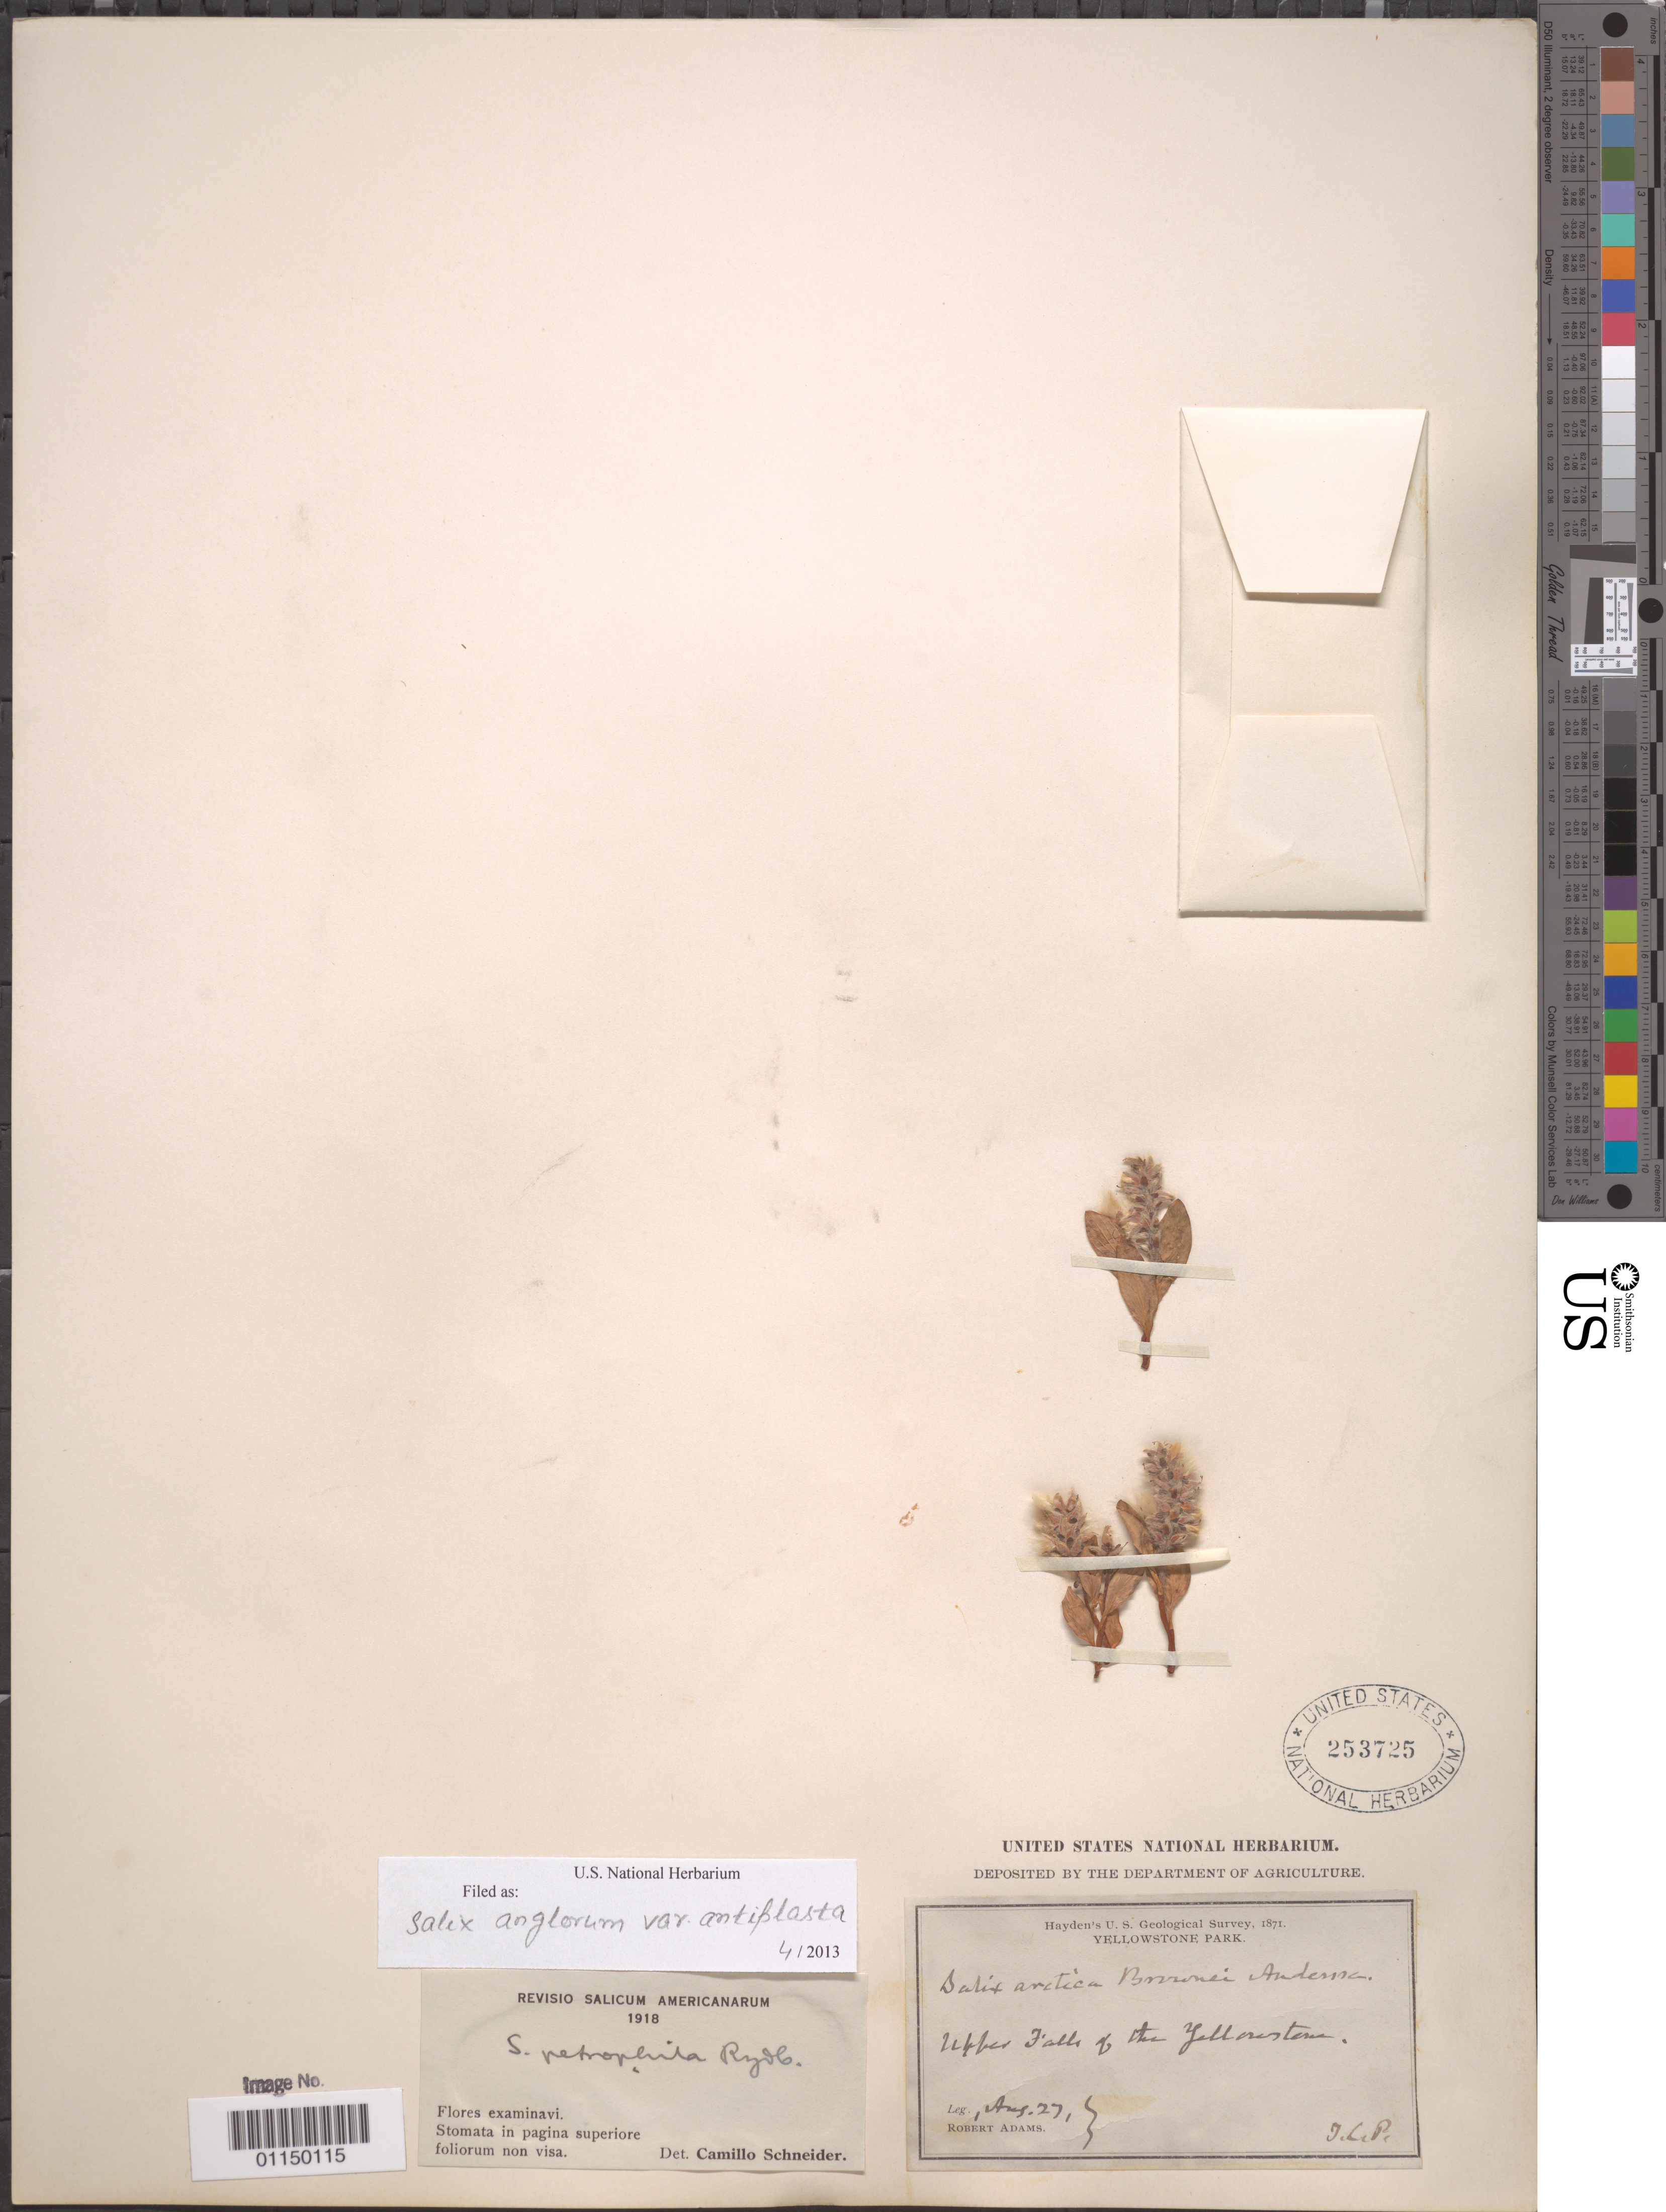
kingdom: Plantae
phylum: Tracheophyta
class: Magnoliopsida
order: Malpighiales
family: Salicaceae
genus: Salix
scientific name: Salix anglorum var. antiplasta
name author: C.K. Schneid.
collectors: R. Adams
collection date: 1871-08-27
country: United States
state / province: Wyoming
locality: Upper Falls of the Yellowstone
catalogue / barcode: US 253828